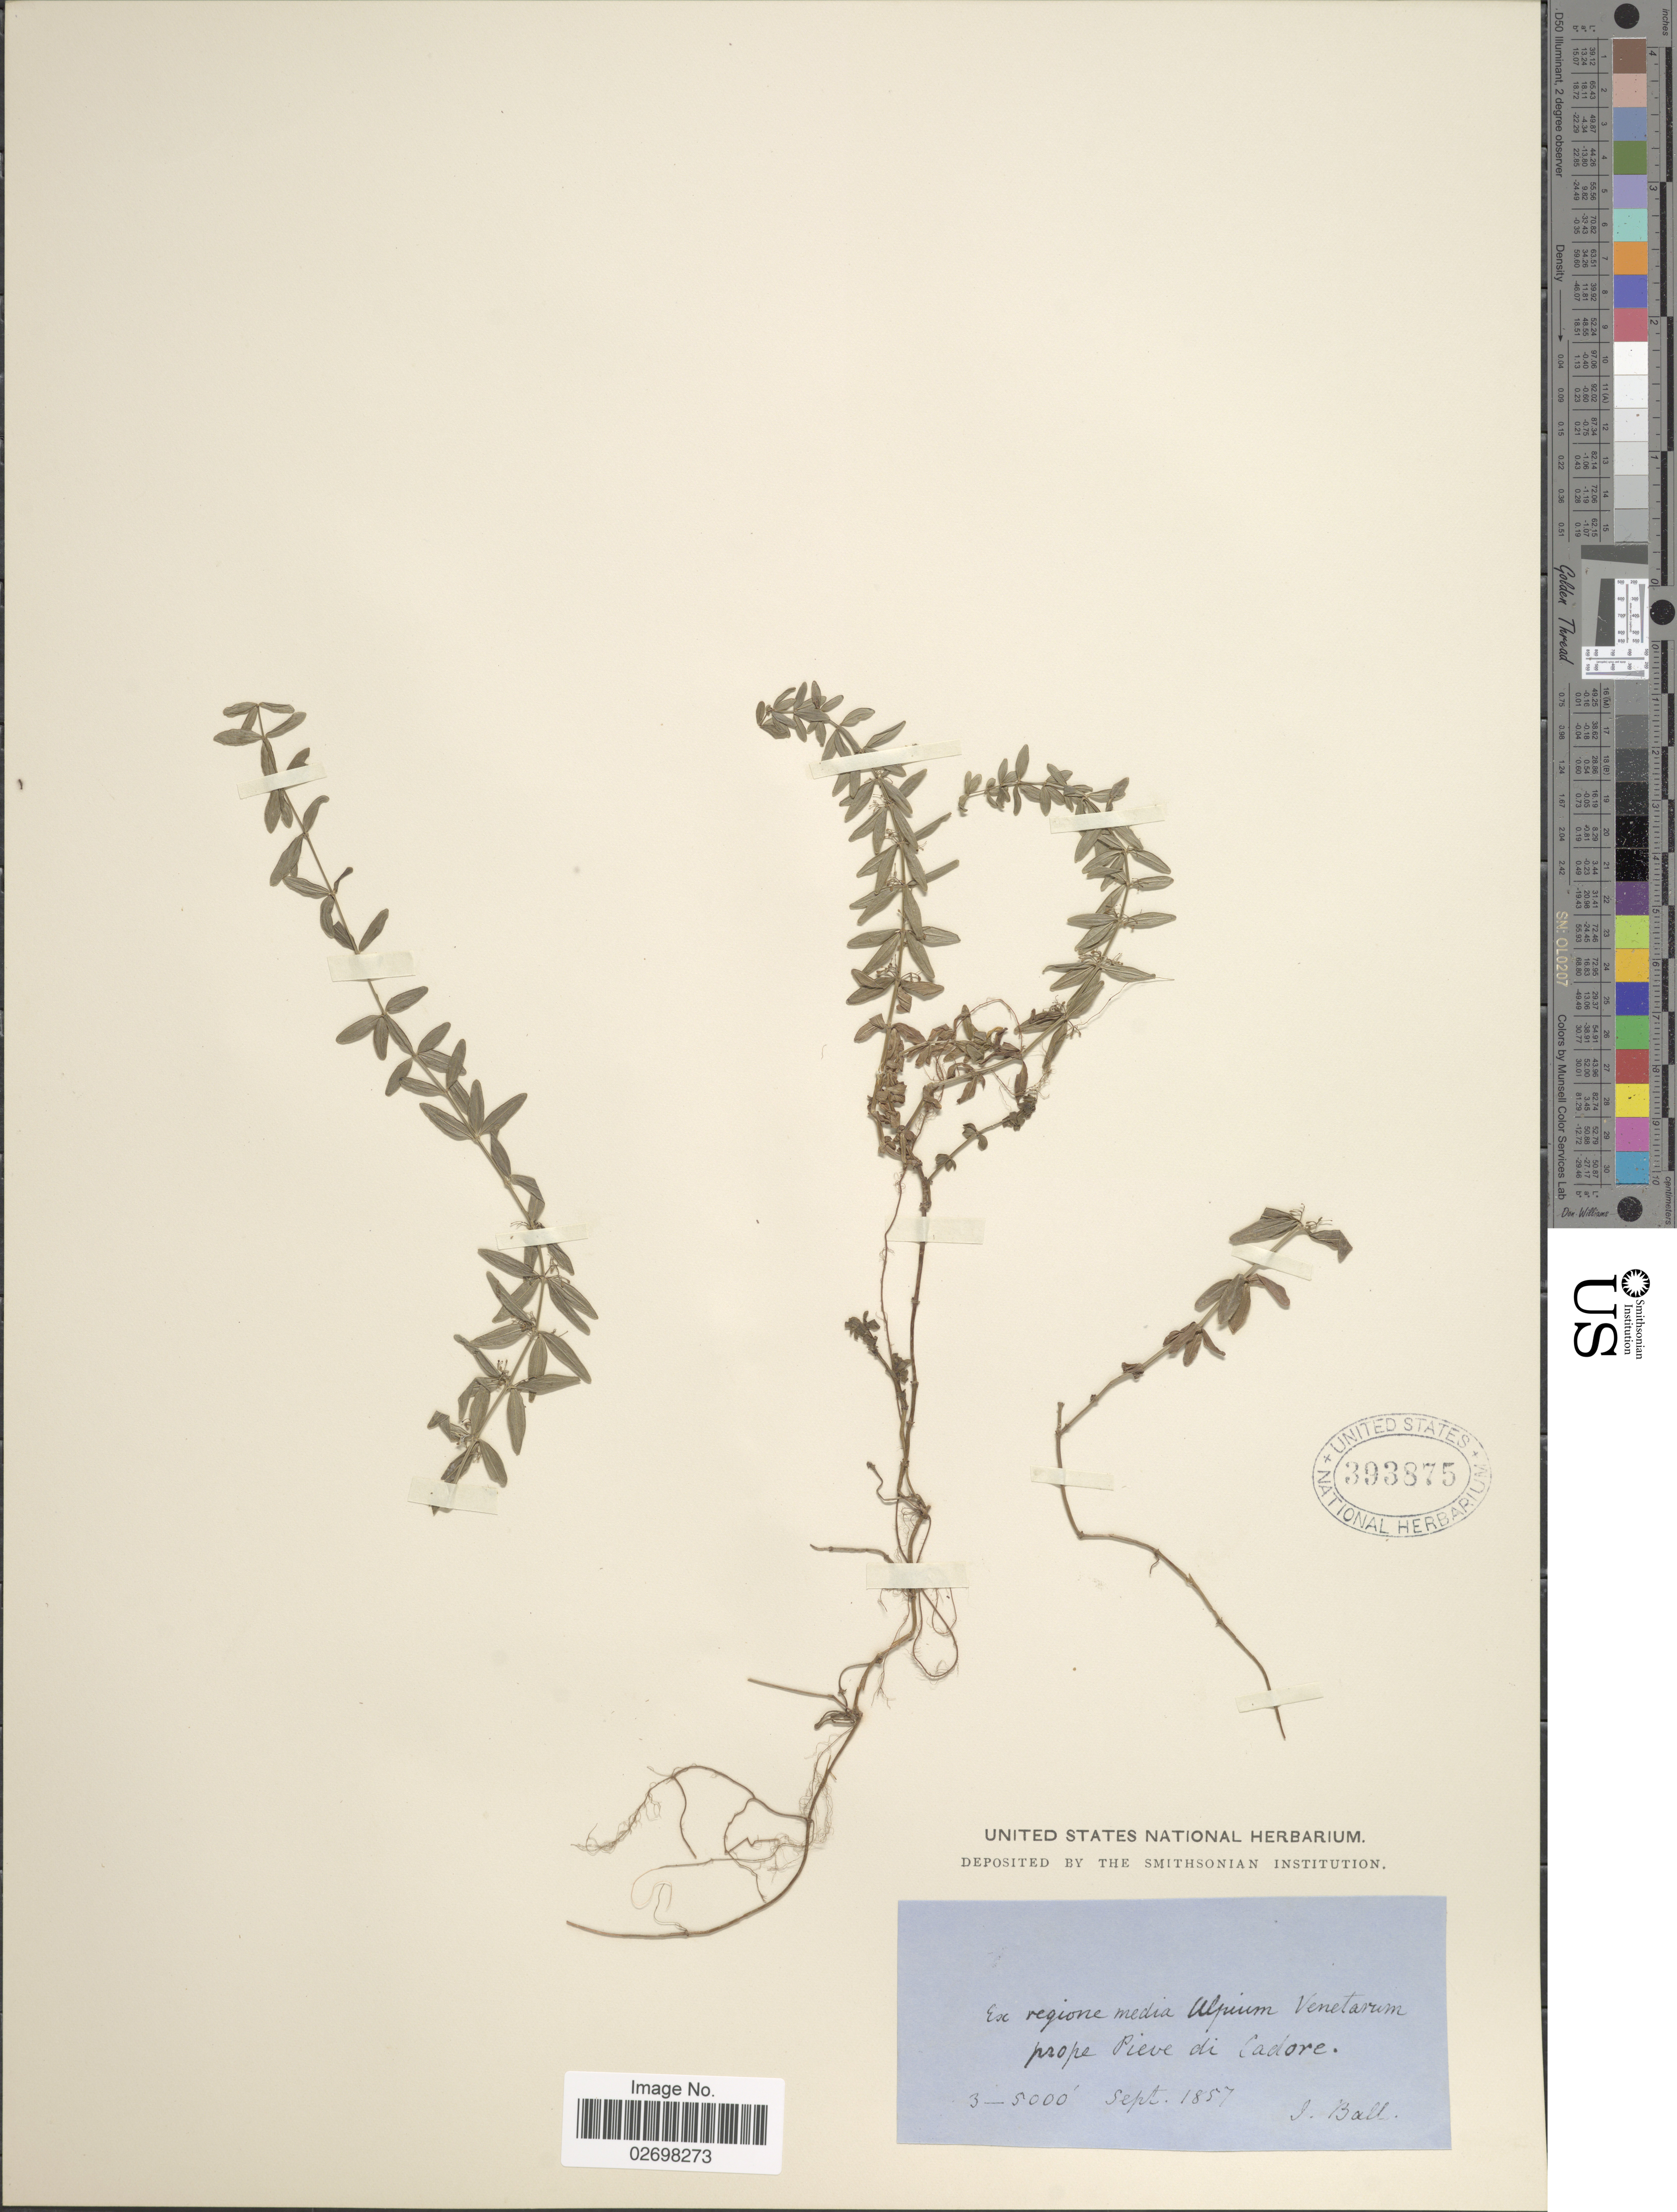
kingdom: Plantae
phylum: Tracheophyta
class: Magnoliopsida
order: Gentianales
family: Rubiaceae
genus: Galium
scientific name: Galium sp.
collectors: J. Ball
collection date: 1857-09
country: Italy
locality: Regione media Alpium Venetarum prope Pieve do Cadore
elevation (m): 914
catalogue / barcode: US 393875